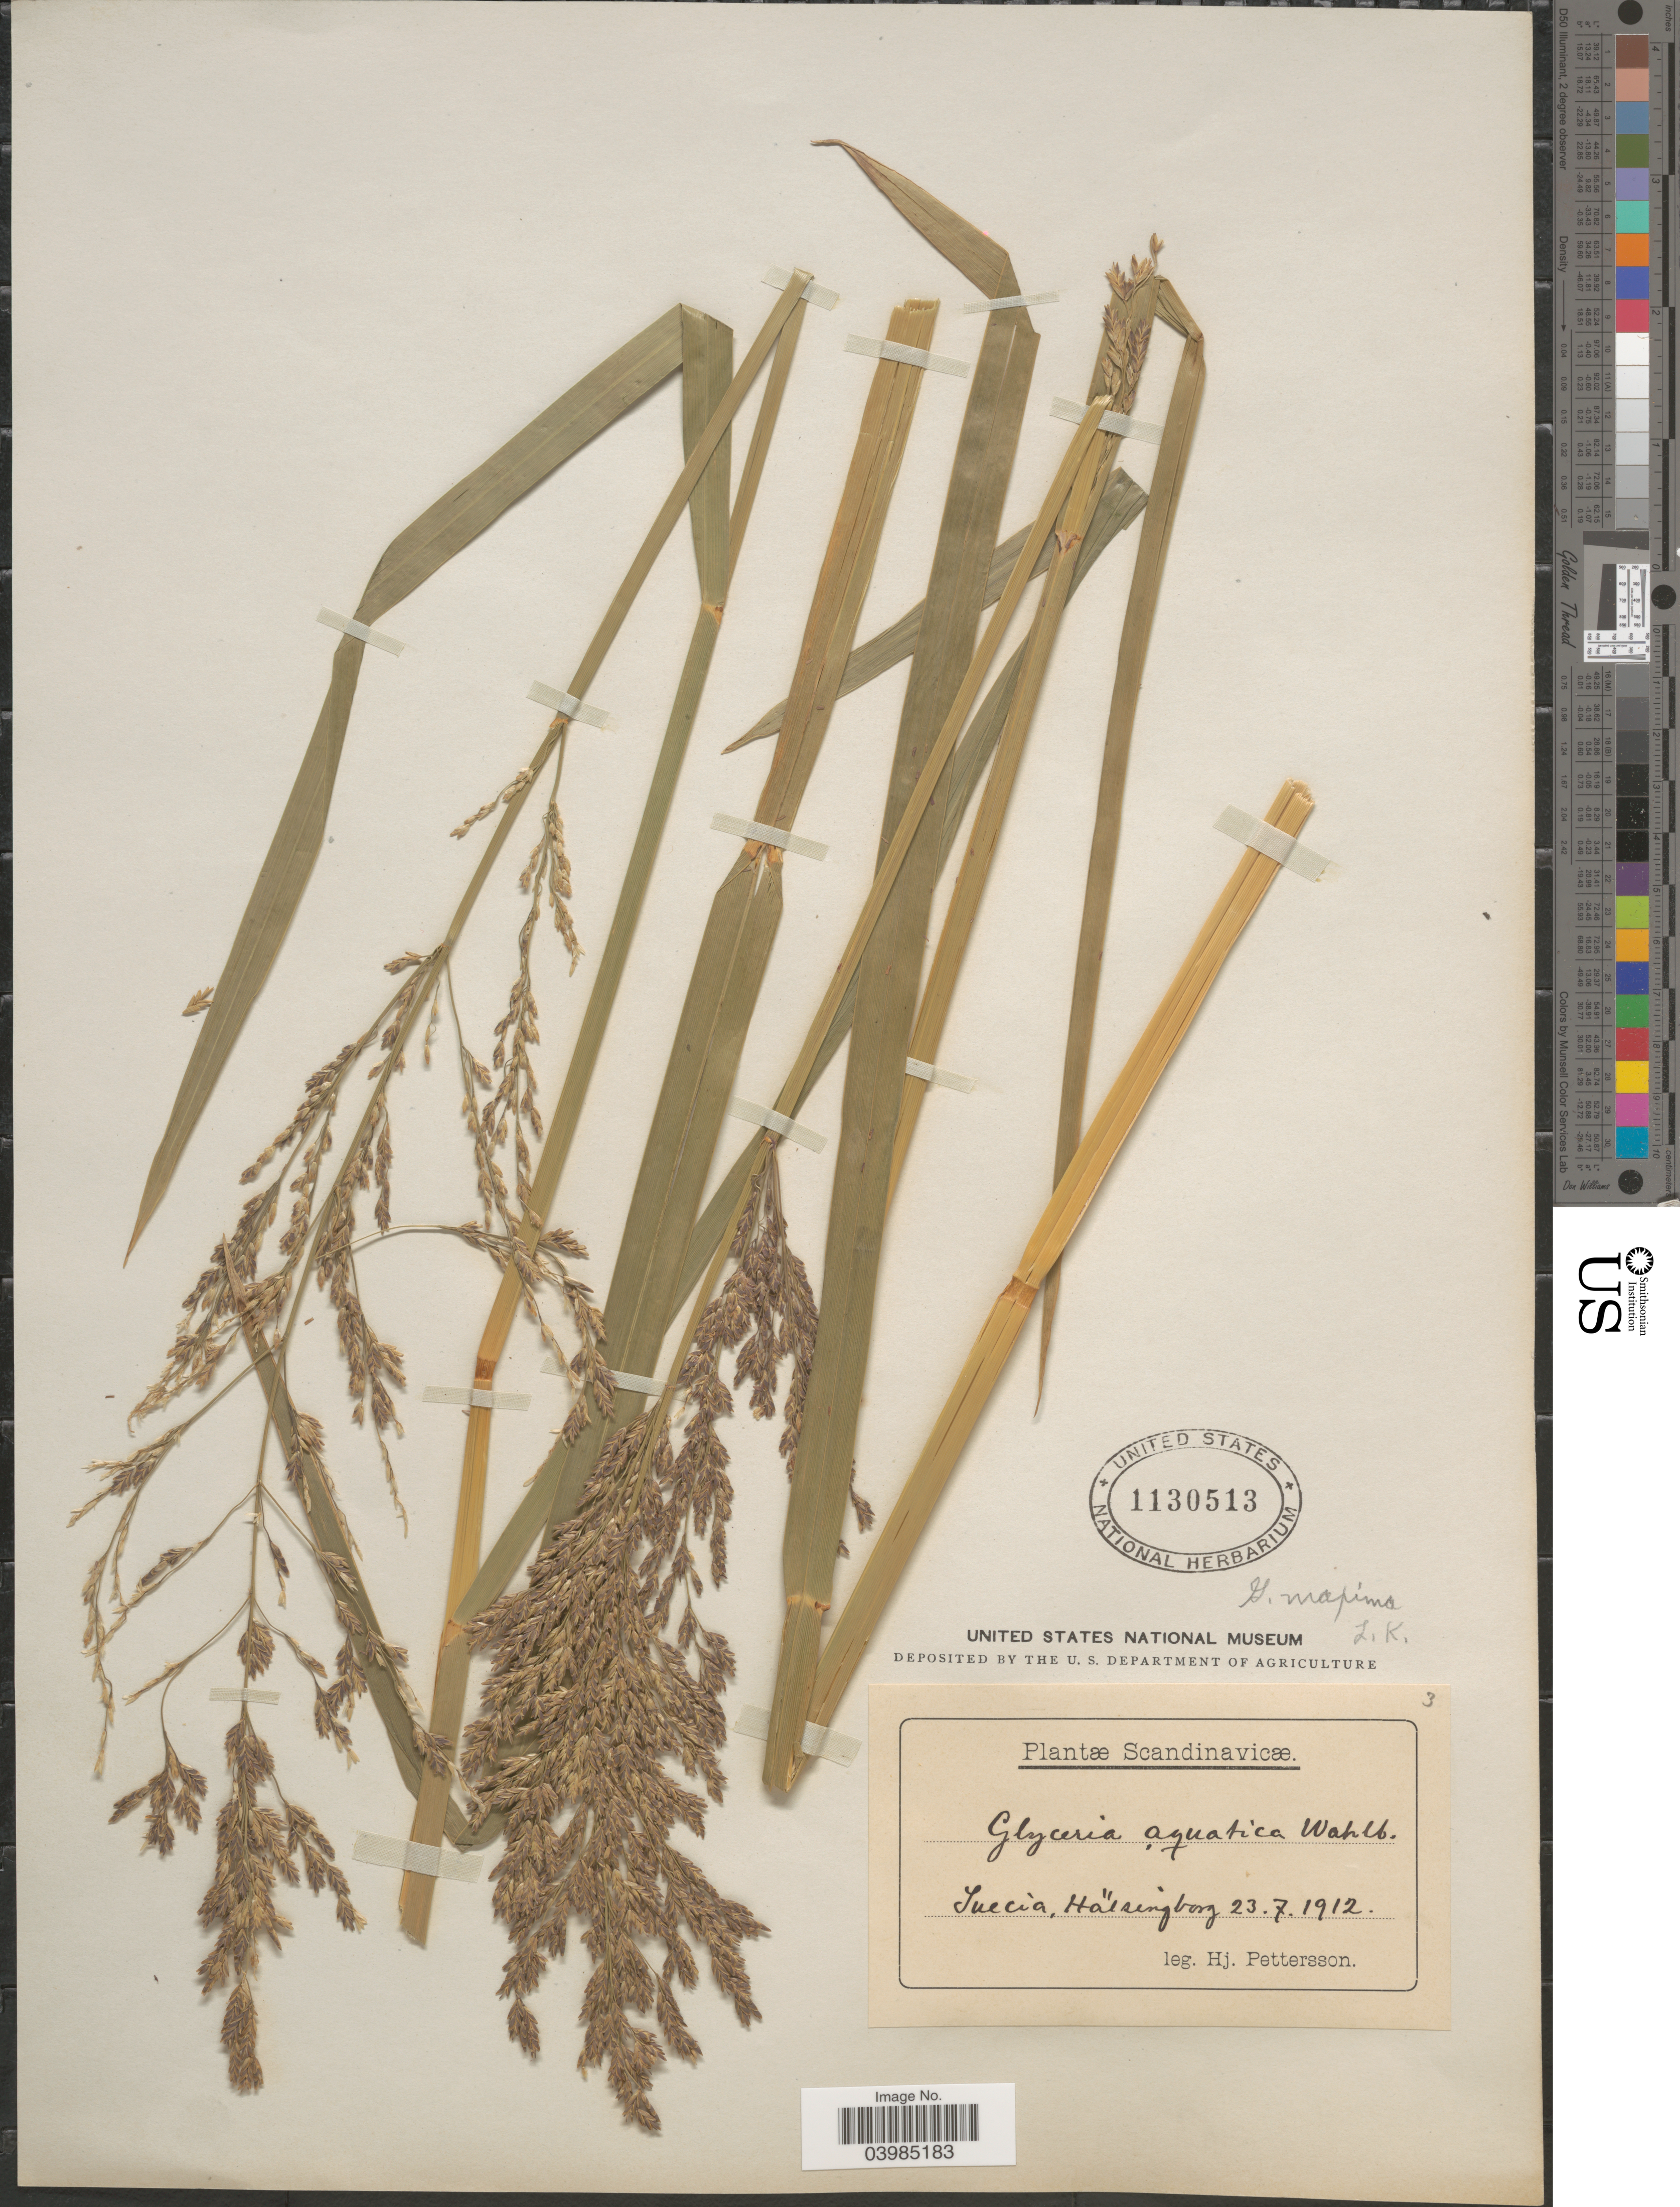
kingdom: Plantae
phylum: Tracheophyta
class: Liliopsida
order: Poales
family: Poaceae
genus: Glyceria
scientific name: Glyceria maxima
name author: (Hartm.) Holmb.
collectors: H. Pettersson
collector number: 3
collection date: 1912-07-23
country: Sweden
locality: Scandinavicæ. Suecia. Hȁlsingborg.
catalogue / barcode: US 1130513